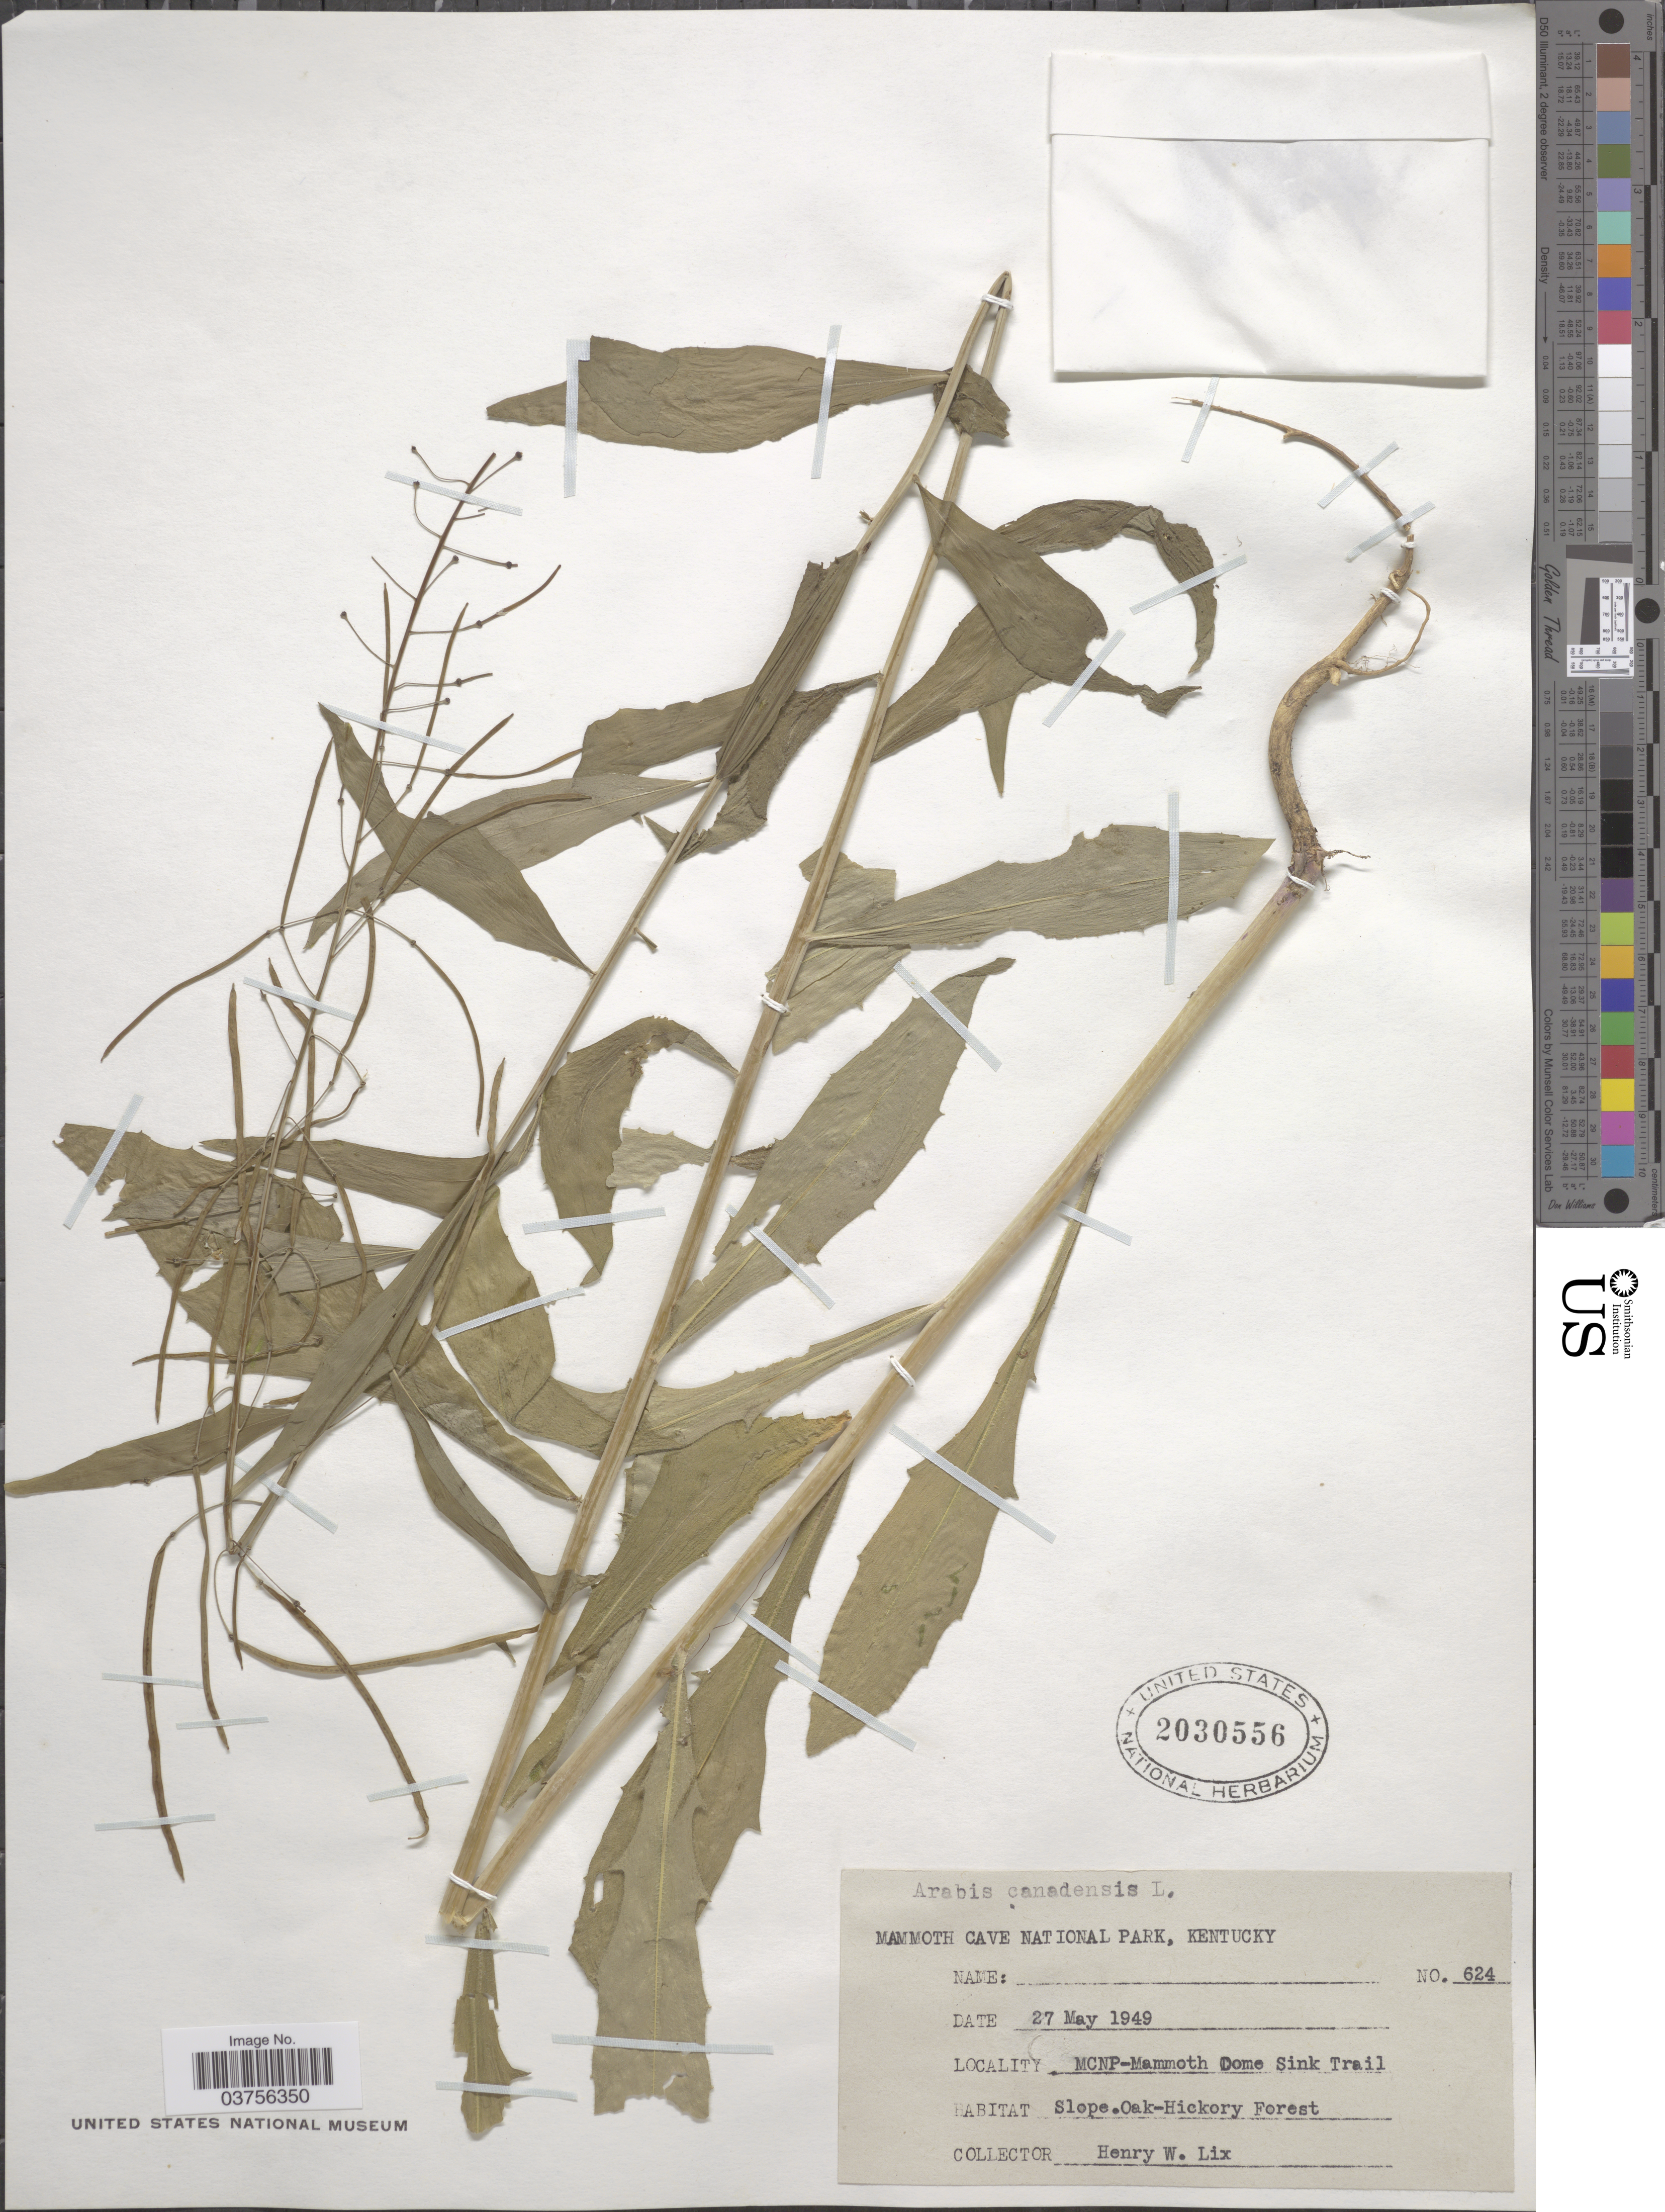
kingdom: Plantae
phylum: Tracheophyta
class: Magnoliopsida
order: Brassicales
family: Brassicaceae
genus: Arabis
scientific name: Arabis canadensis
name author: L.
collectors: H. W. Lix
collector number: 624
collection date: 1949-05-27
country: United States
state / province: Kentucky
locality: Mammoth Cave National Park. MCNP-Mammoth Dome Sink Trail.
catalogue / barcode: US 2030556